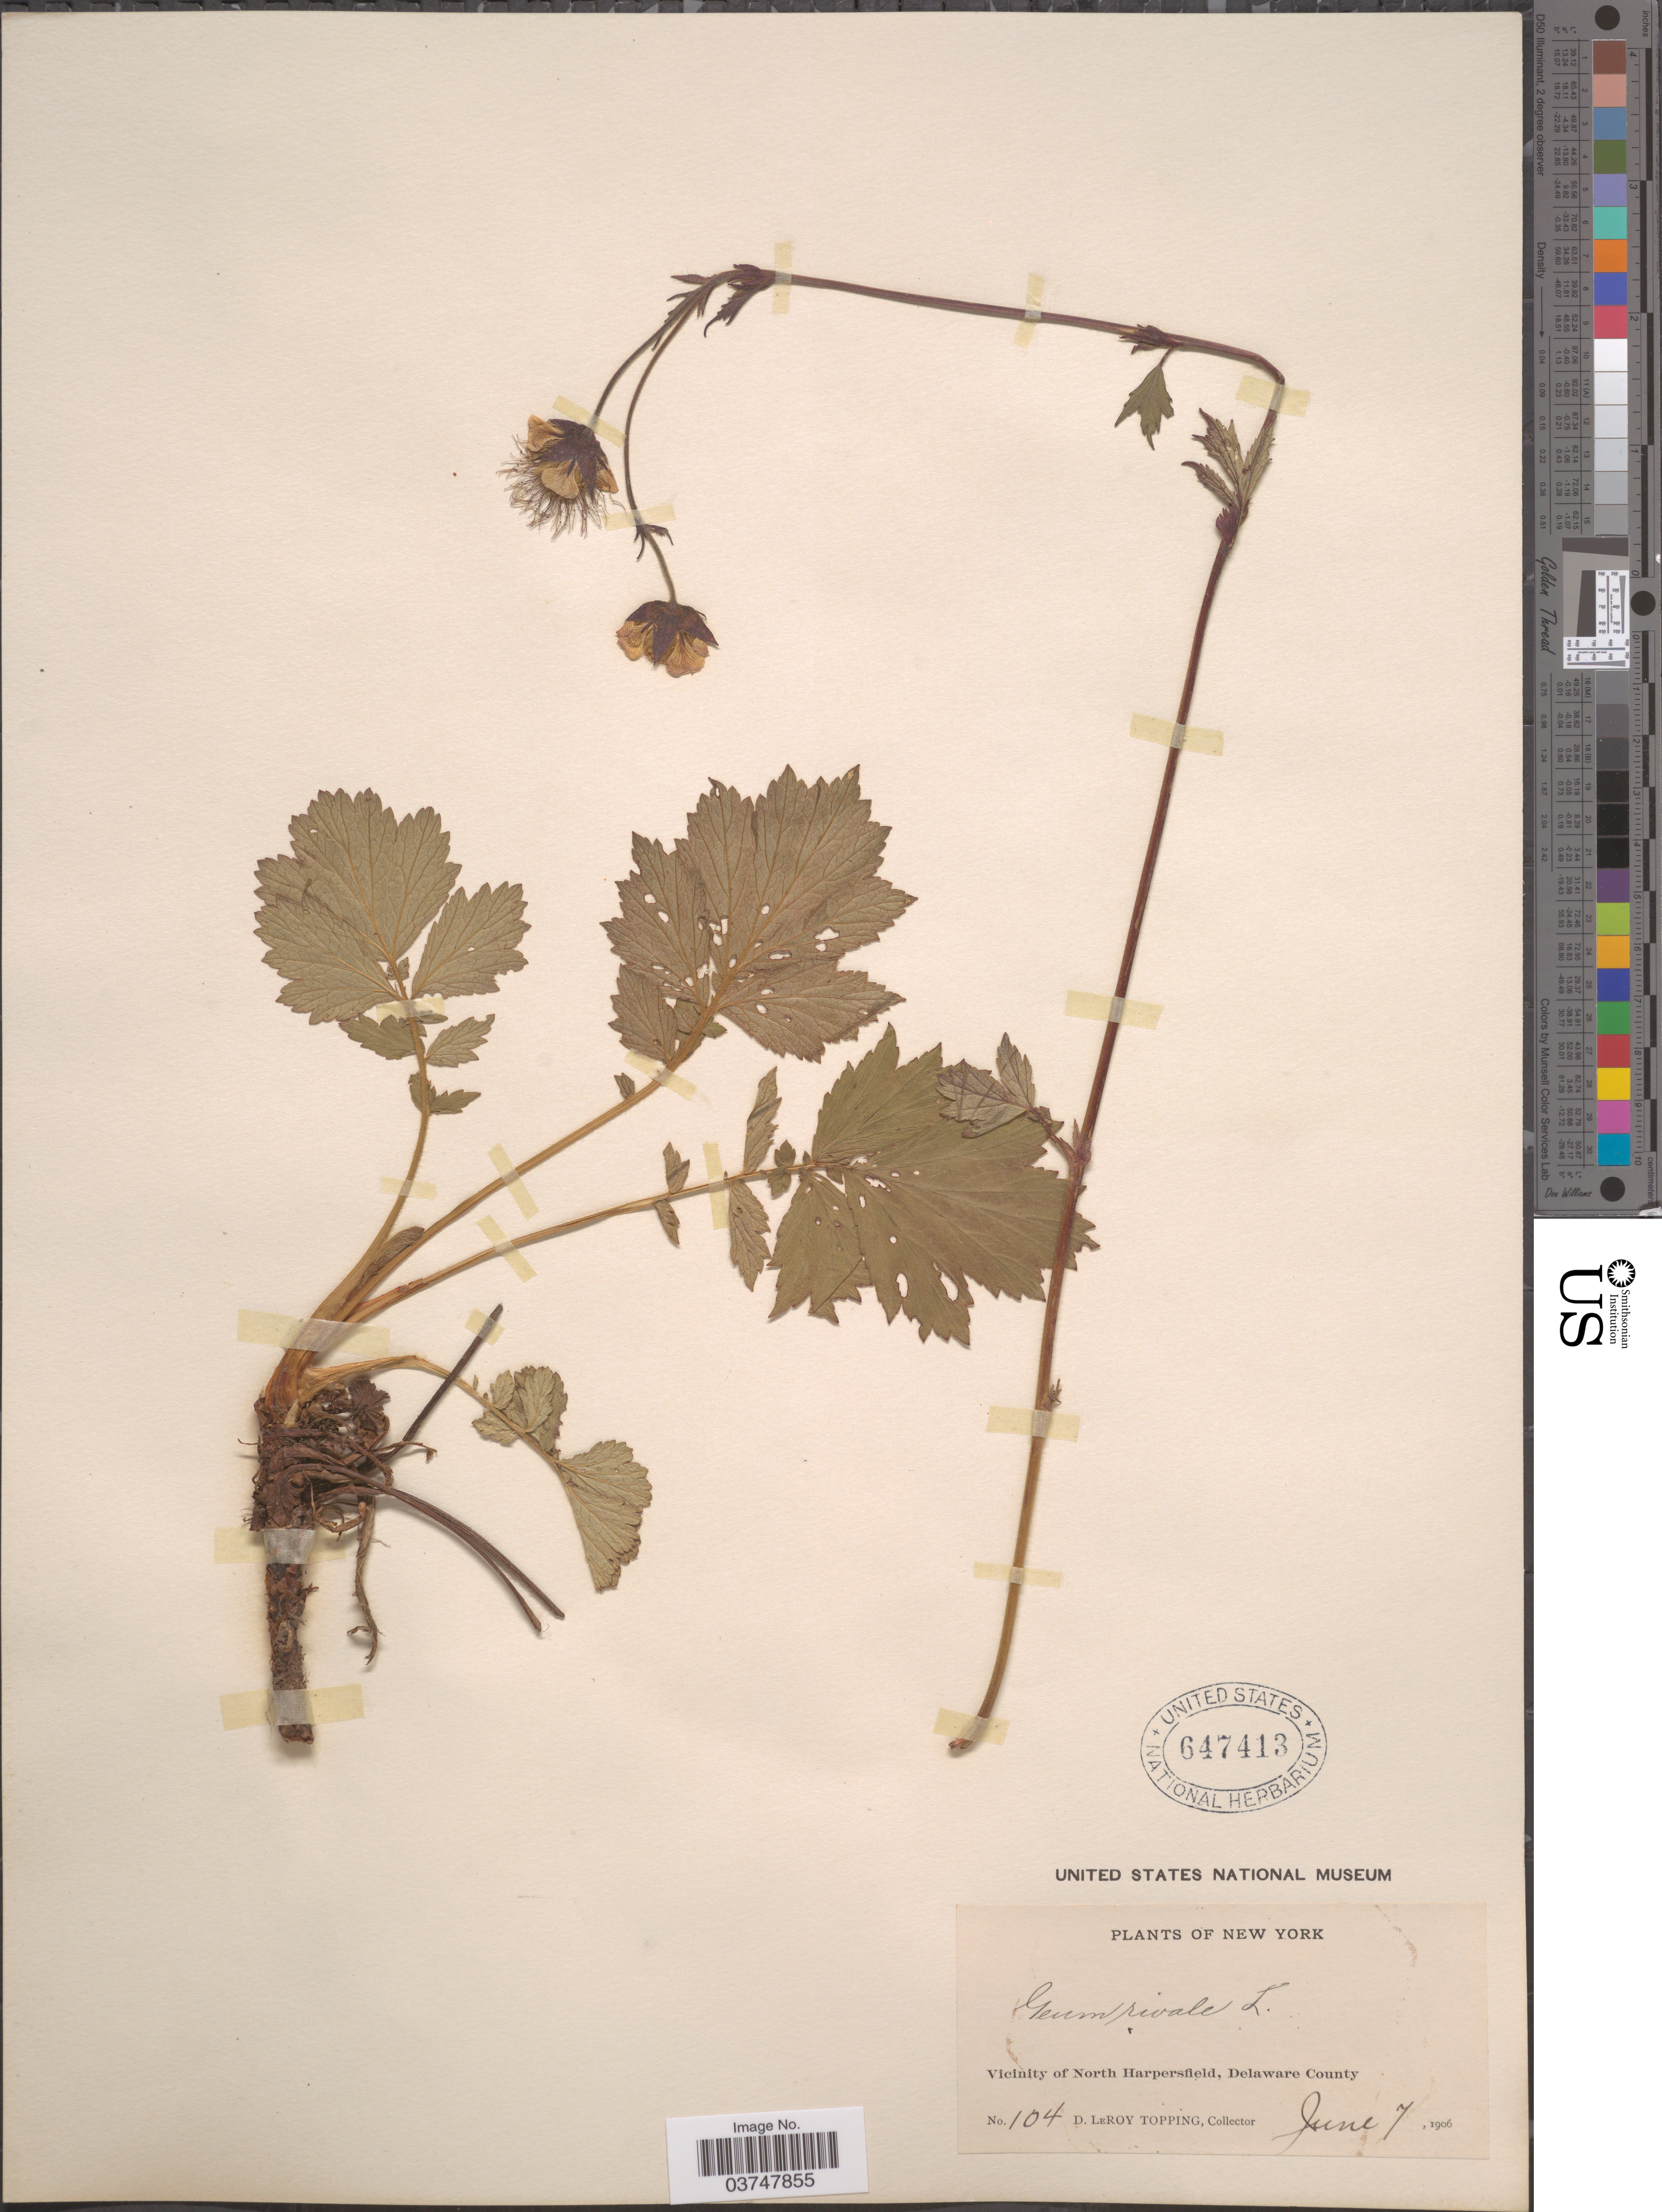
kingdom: Plantae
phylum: Tracheophyta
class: Magnoliopsida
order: Rosales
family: Rosaceae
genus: Geum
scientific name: Geum rivale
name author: L.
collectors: D. L. Topping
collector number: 104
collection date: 1906-06-07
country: United States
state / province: New York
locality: Vicinity of North Harpersfield, Delaware County.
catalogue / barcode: US 647413